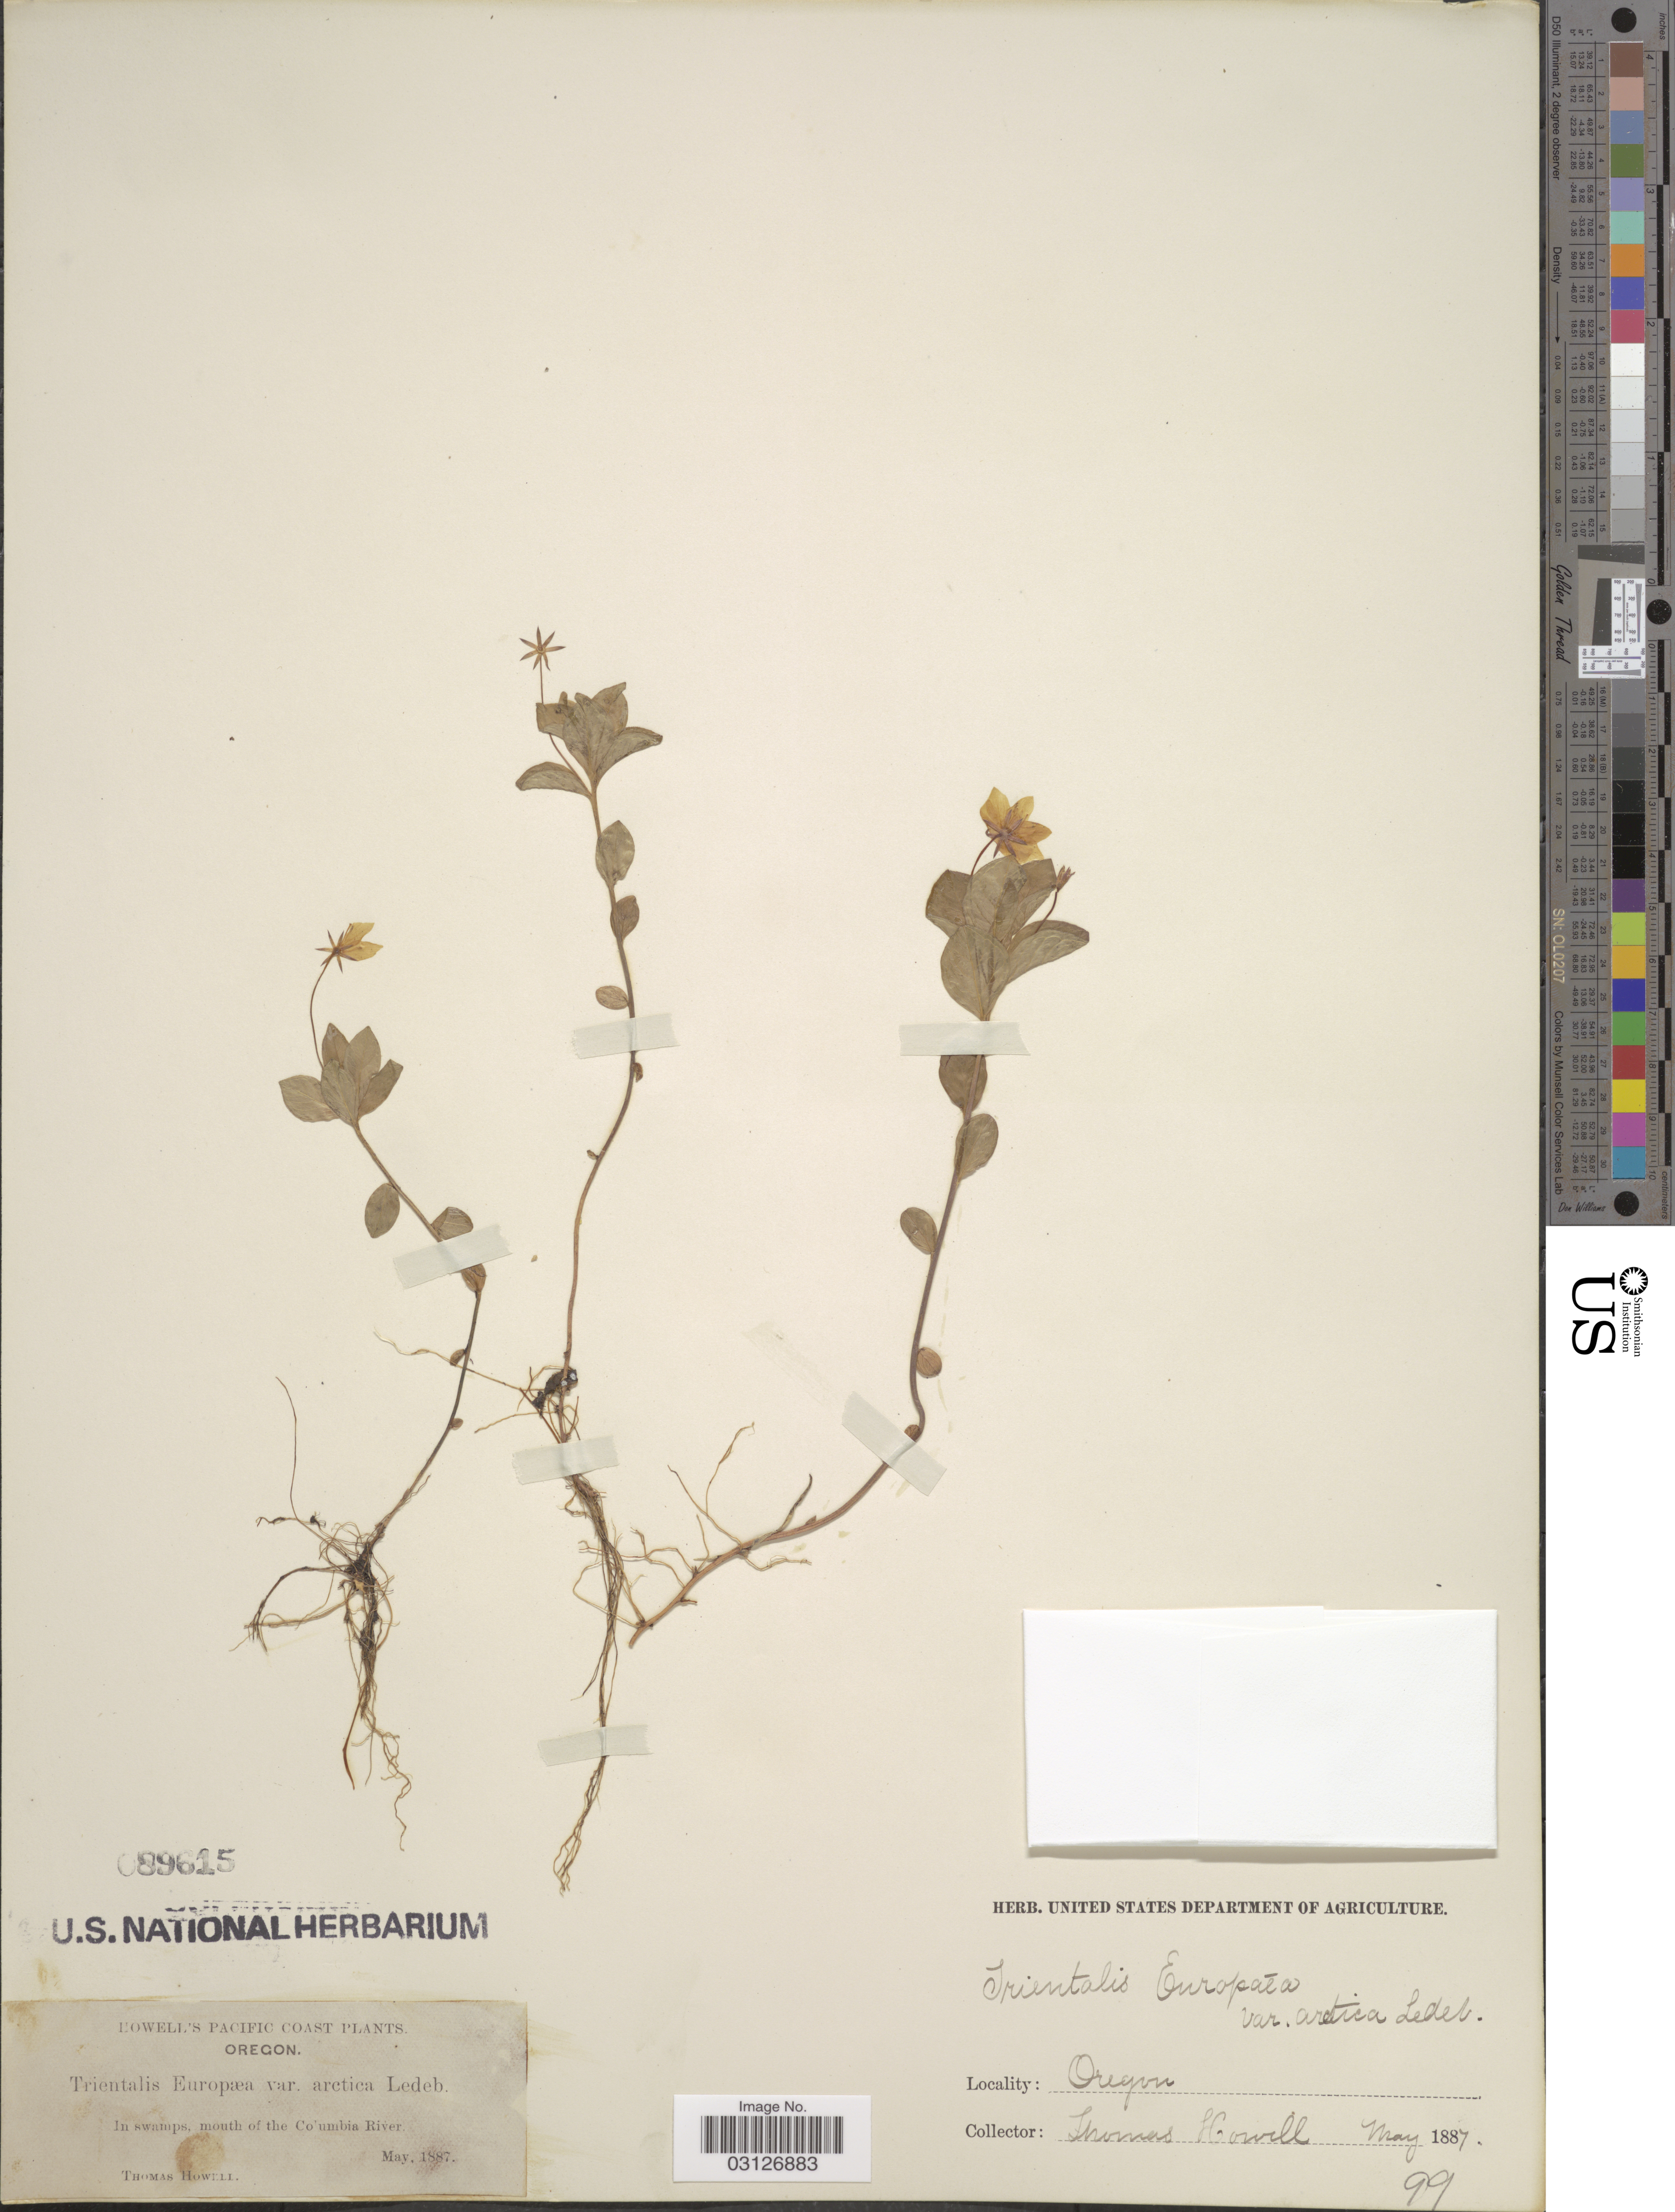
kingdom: Plantae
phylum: Tracheophyta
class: Magnoliopsida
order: Ericales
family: Primulaceae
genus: Trientalis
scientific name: Trientalis arctica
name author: Fisch. ex Hook.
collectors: T. Howell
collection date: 1887-05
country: United States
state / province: Oregon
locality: Pacific Coast. In swamps, mouth of the Columbia River.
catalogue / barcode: US 89615